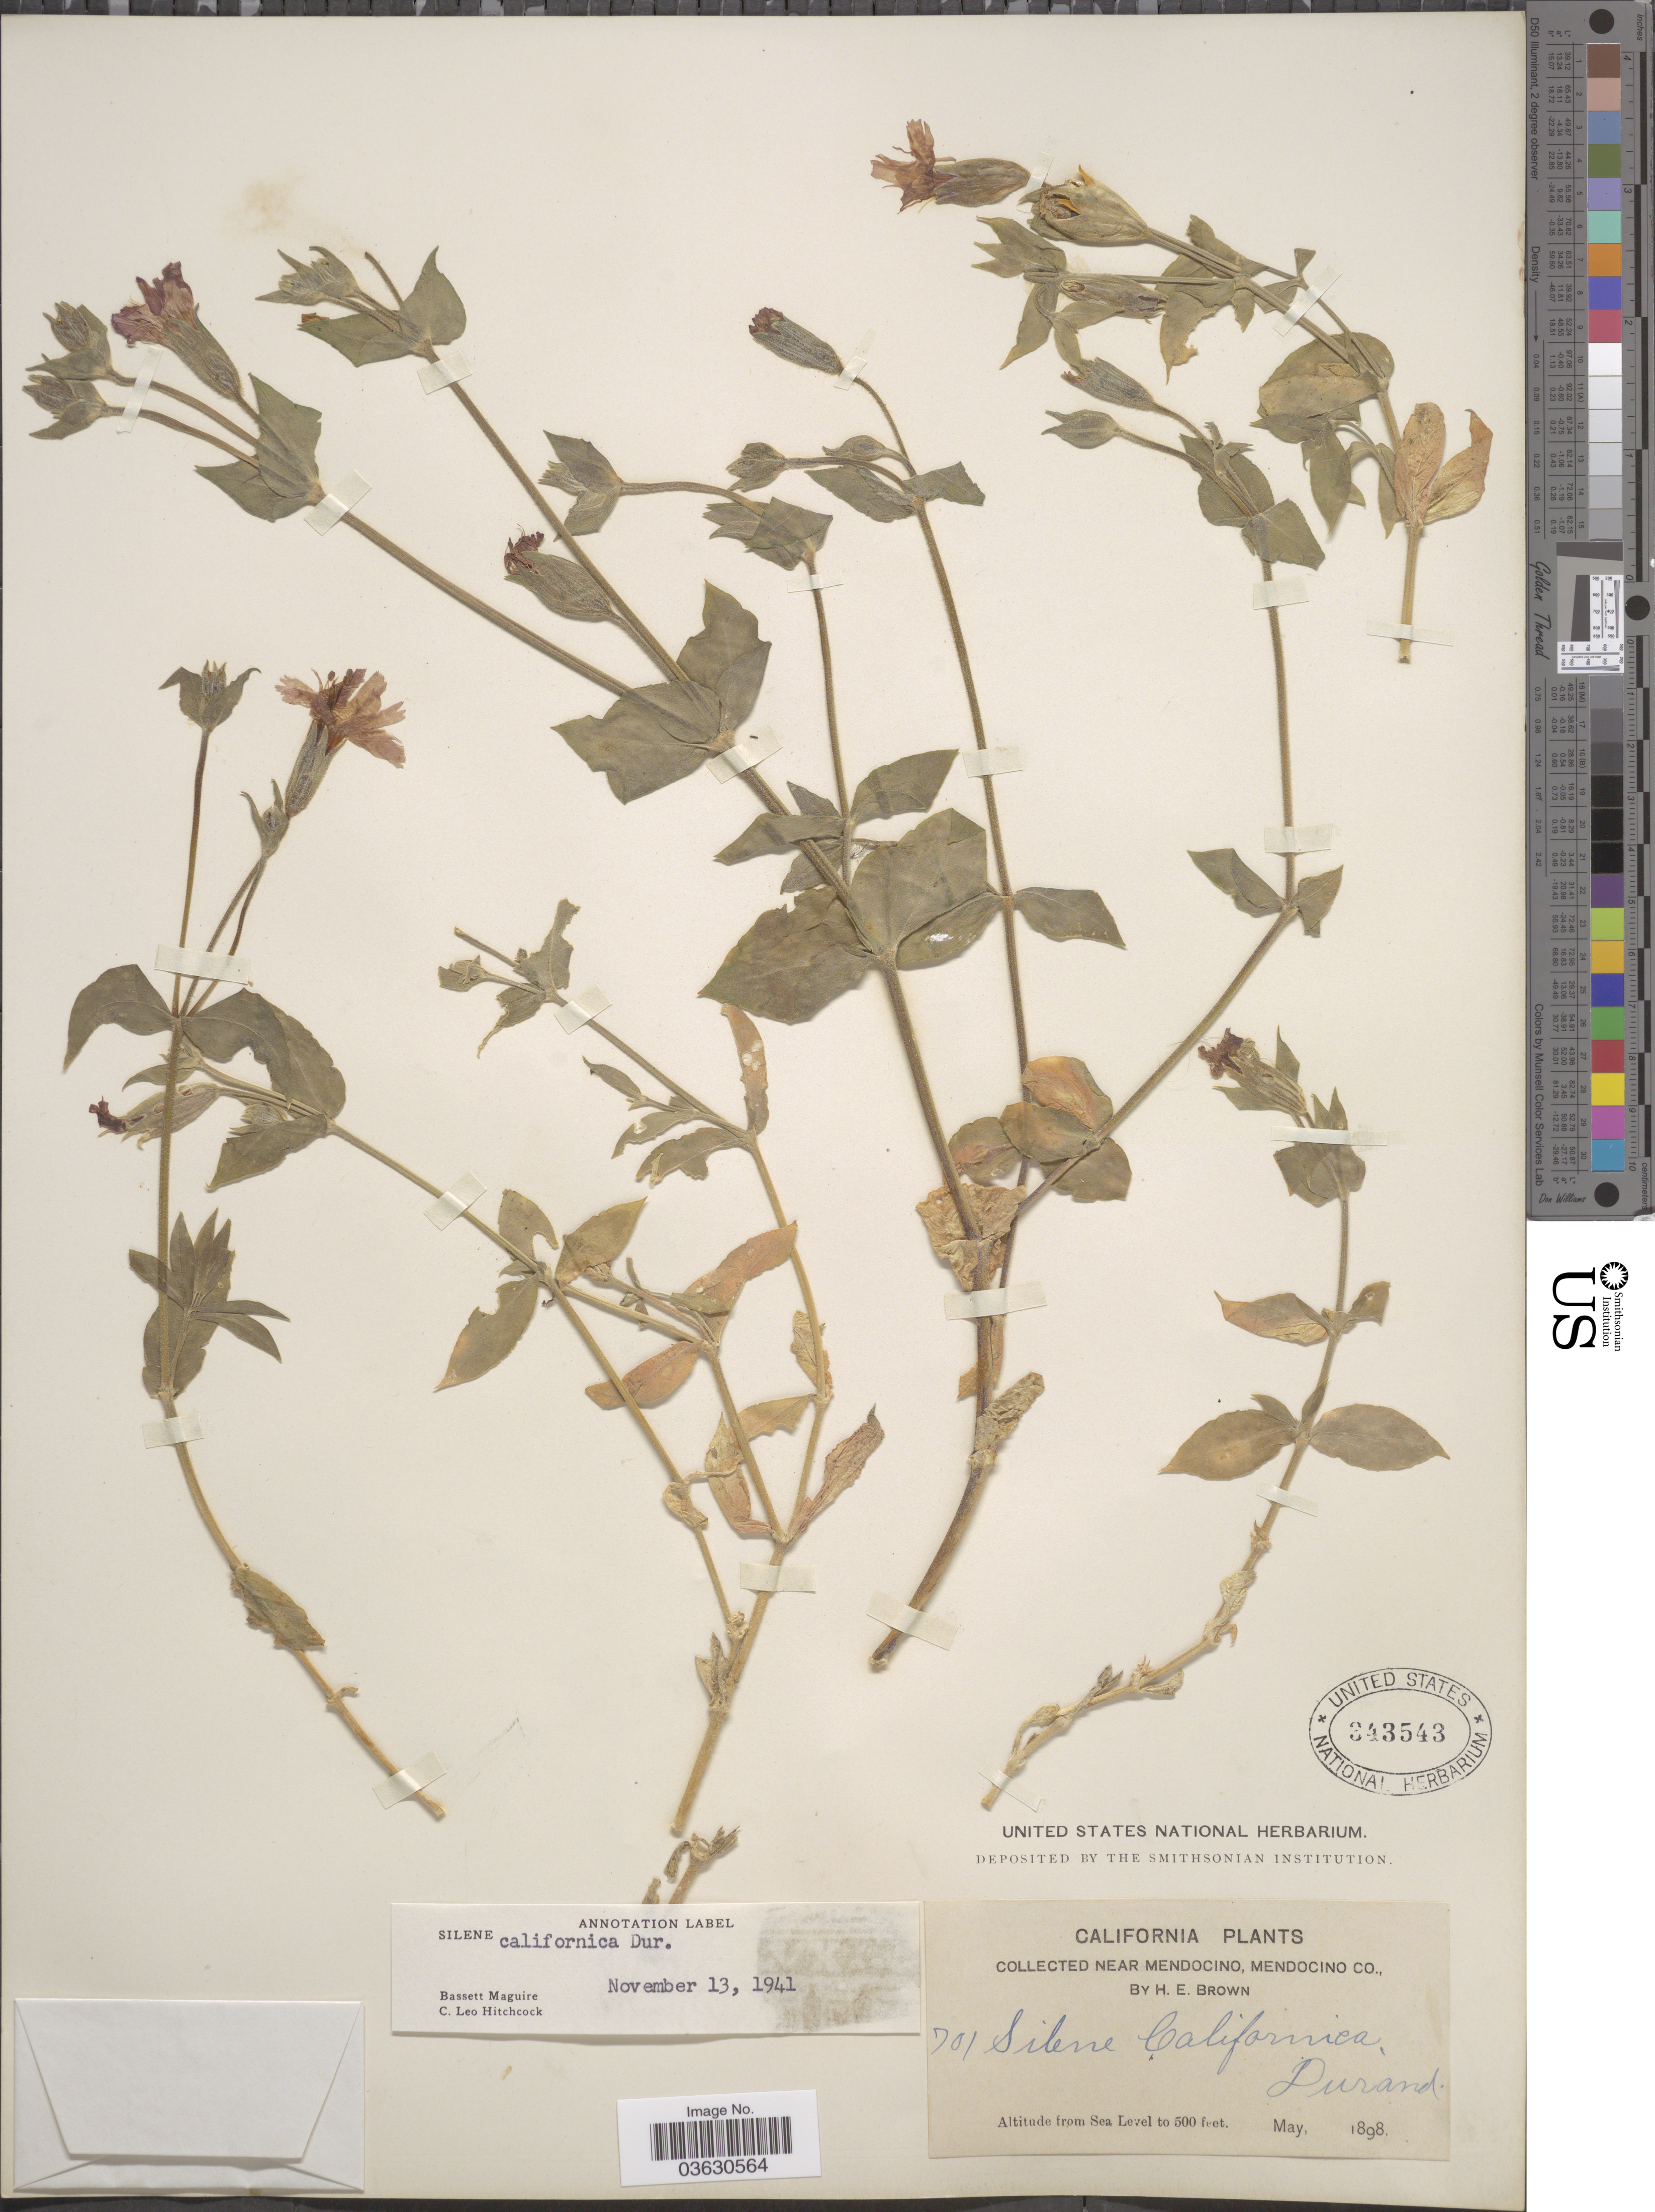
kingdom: Plantae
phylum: Tracheophyta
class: Magnoliopsida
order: Caryophyllales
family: Caryophyllaceae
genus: Silene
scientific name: Silene californica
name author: Durand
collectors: H. E. Brown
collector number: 701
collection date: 1898-05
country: United States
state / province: California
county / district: Mendocino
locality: Near Mendocino, Mendocino Co.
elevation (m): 0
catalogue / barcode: US 343543